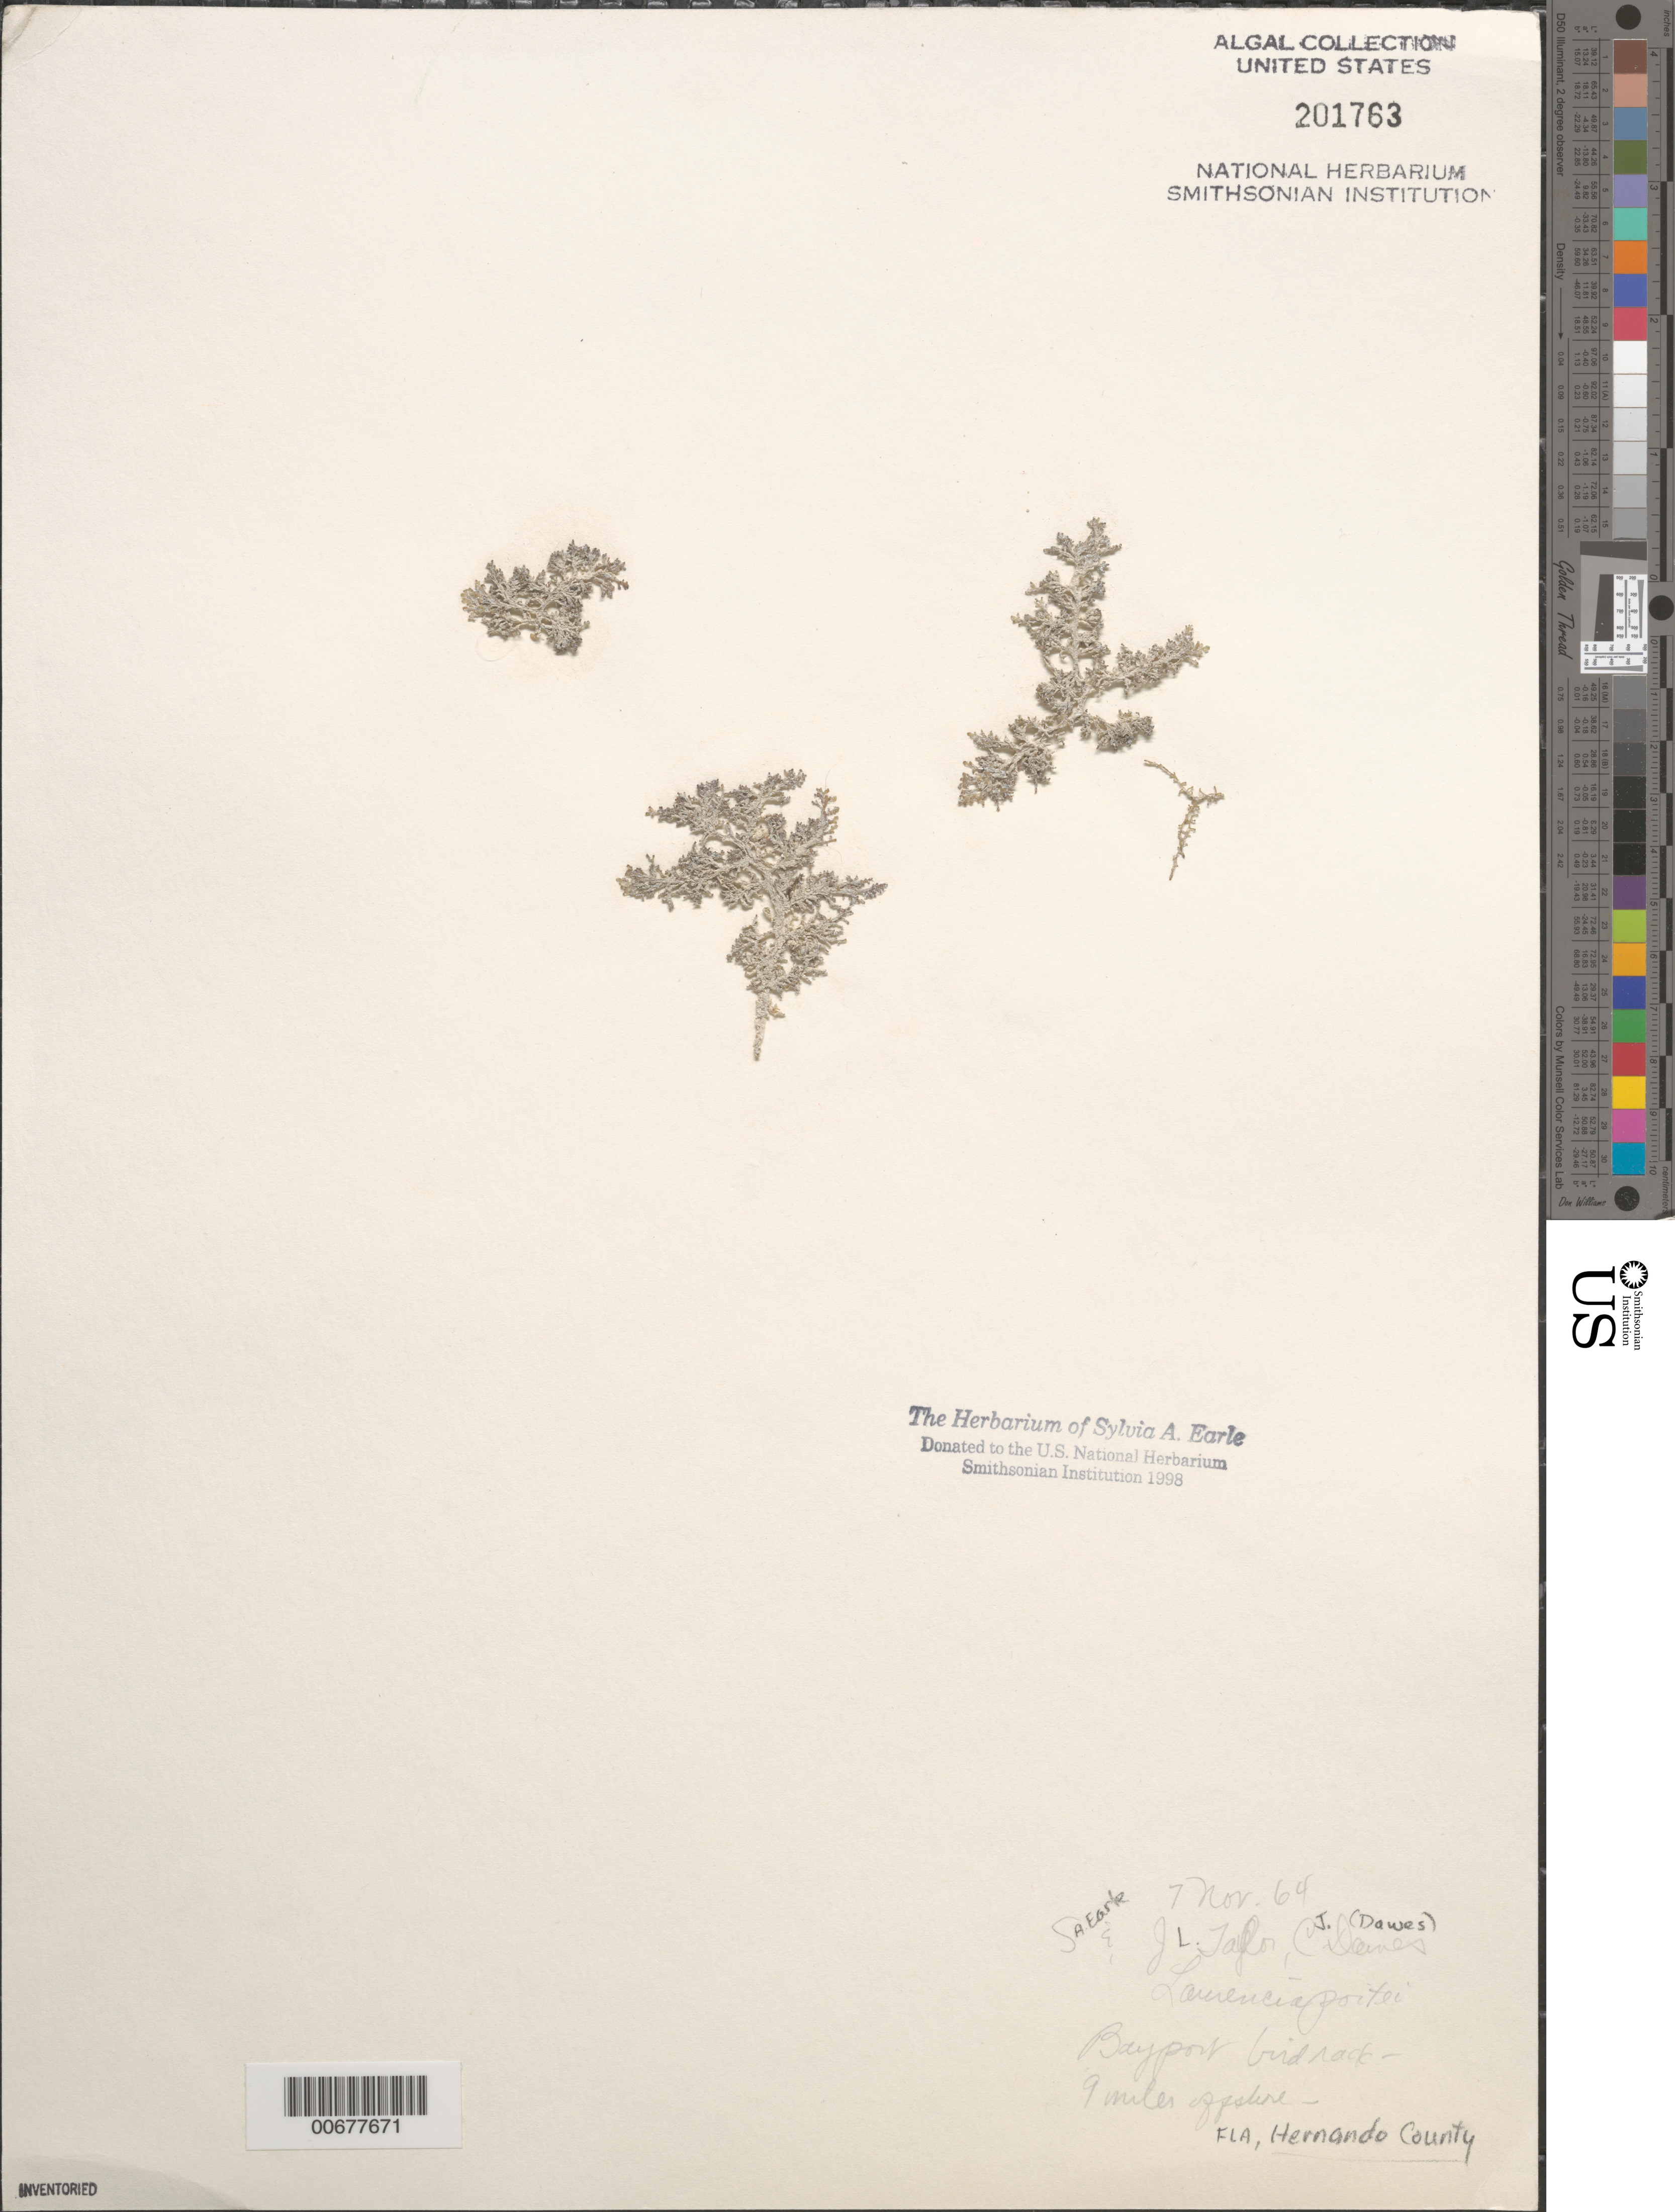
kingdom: Plantae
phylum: Rhodophyta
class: Florideophyceae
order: Ceramiales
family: Rhodomelaceae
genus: Yuzurua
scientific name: Yuzurua poiteaui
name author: (J.V.Lamouroux) Martin-Lescanne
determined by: Brooks, B. L., (BOT), Smithsonian Institution - National Museum of Natural History (UNITED STATES)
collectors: S. A. Earle, J. L. Taylor & C. Dawes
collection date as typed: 07 Nov 1964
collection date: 1964-11-07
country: United States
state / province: Florida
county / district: Hernando County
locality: Near bird rack 9 miles off (west of) Bayport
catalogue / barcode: US 201763